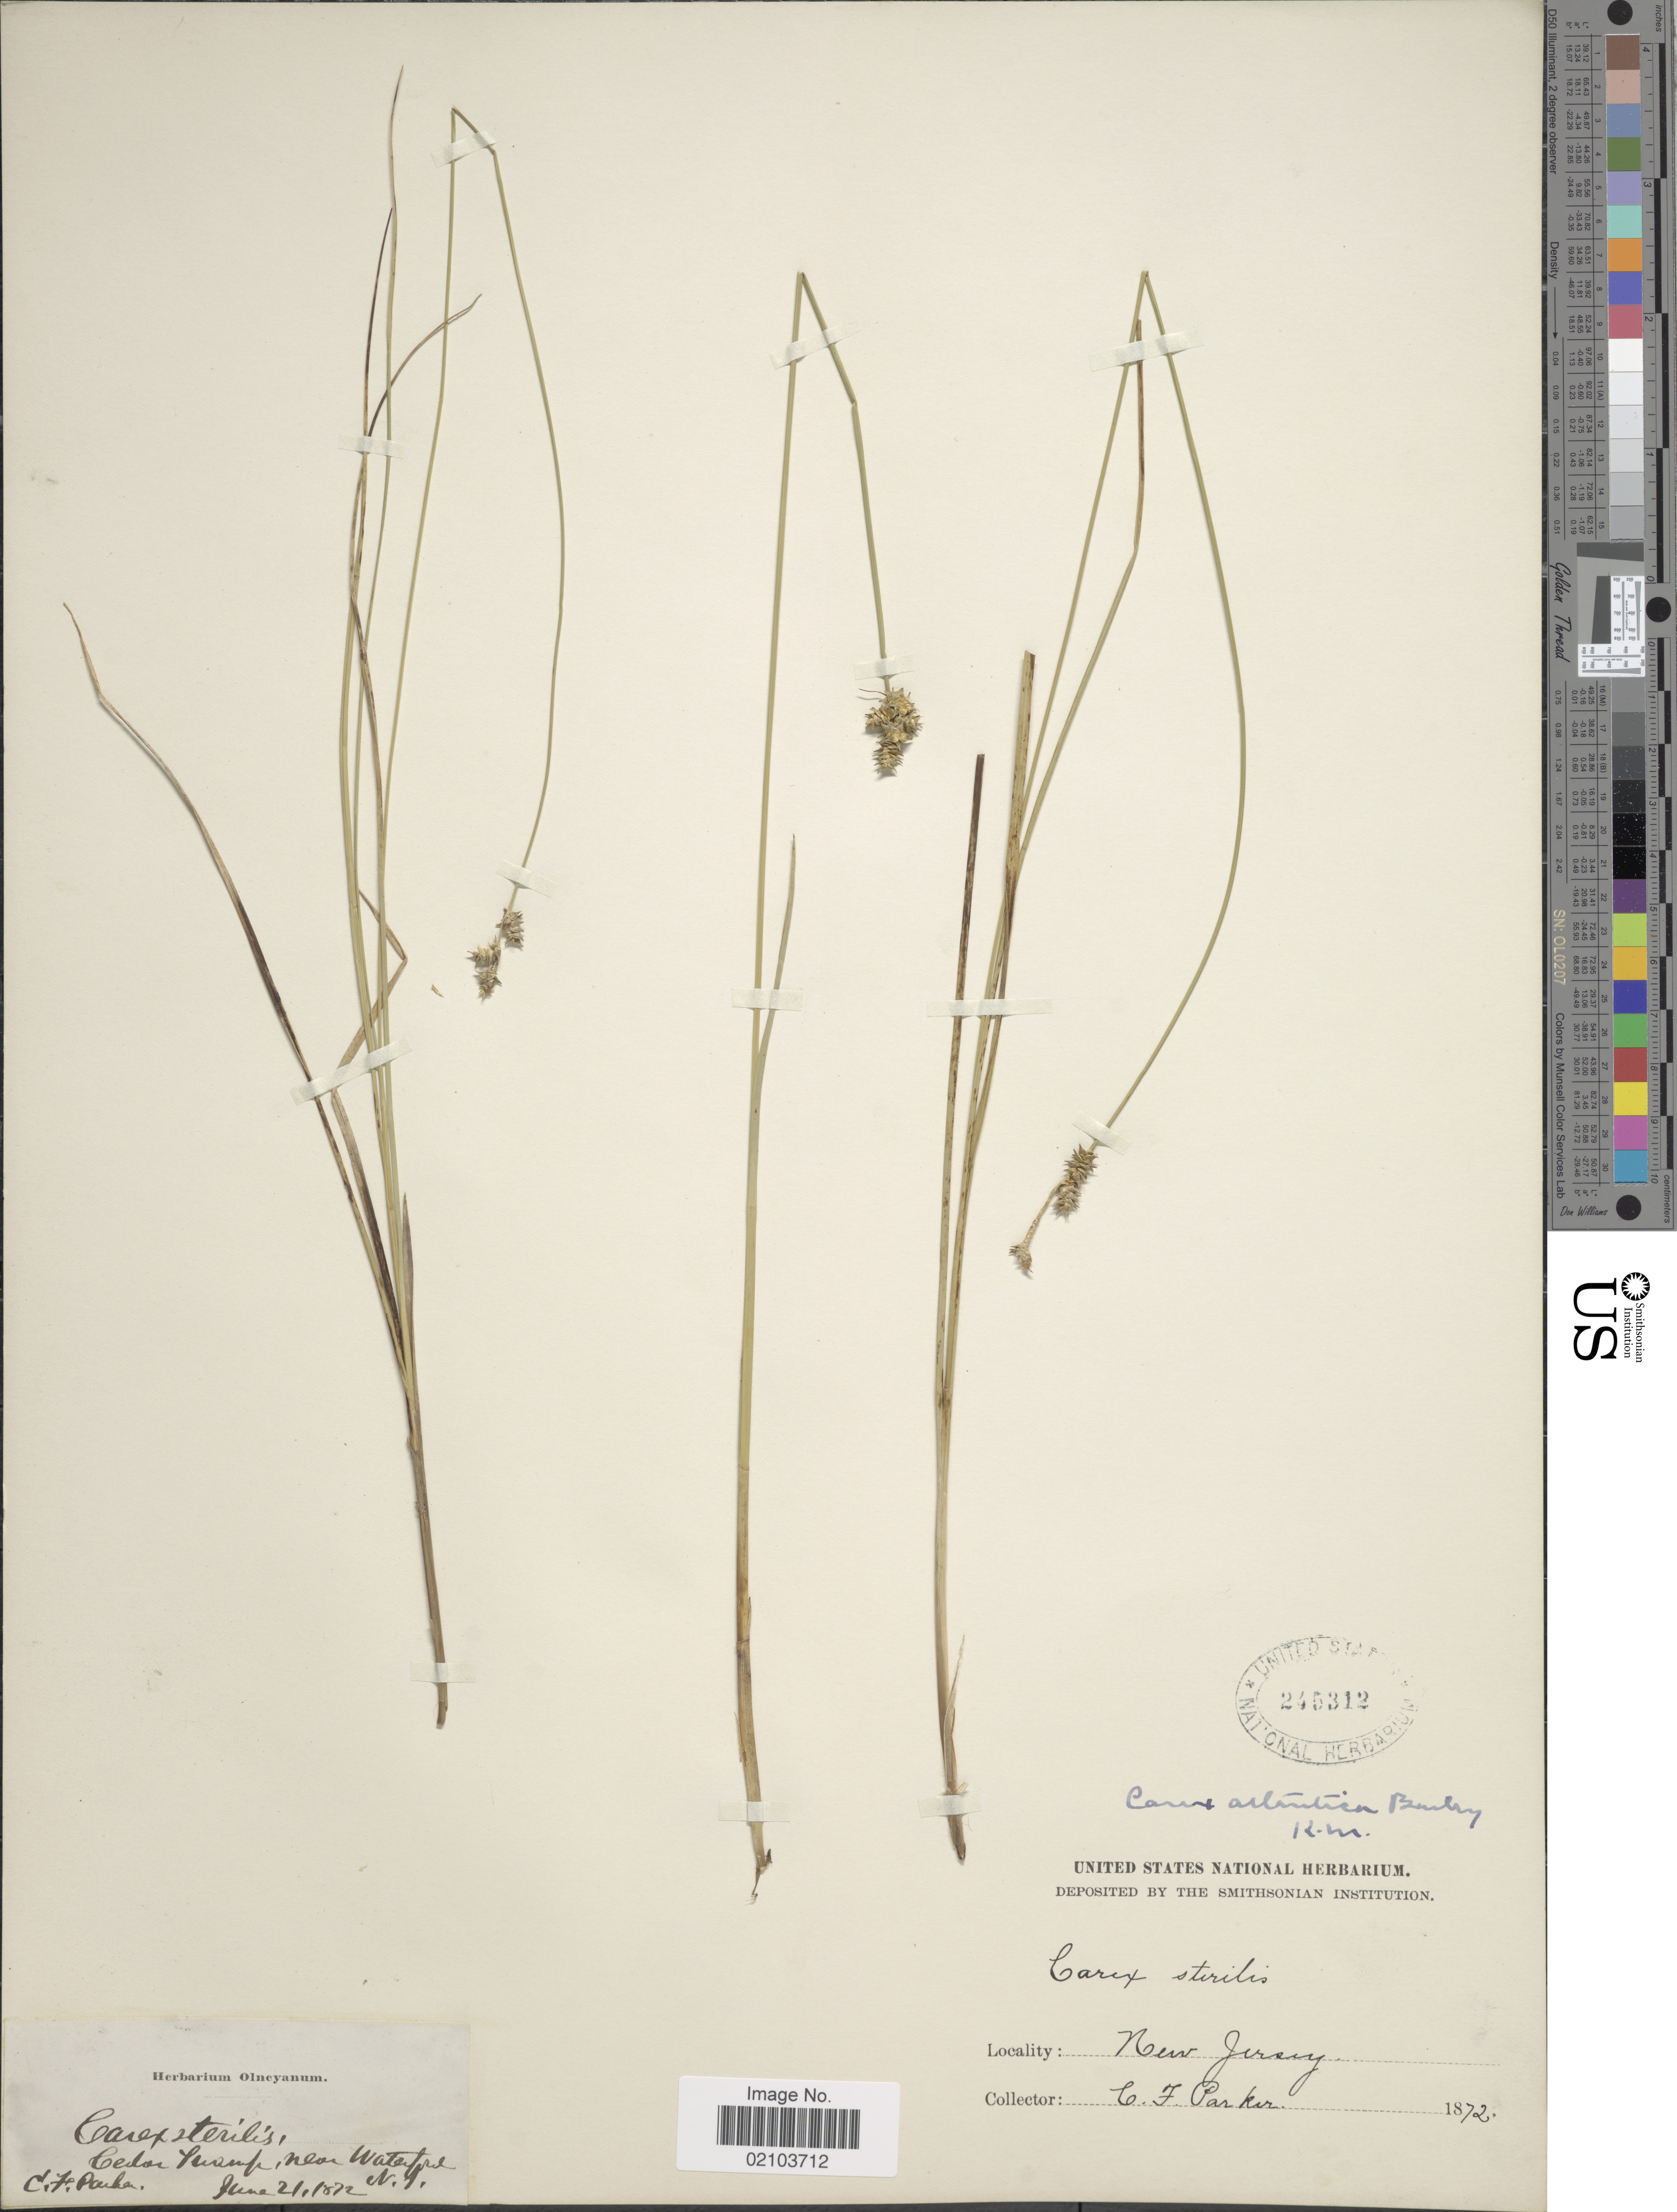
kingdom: Plantae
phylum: Tracheophyta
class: Liliopsida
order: Poales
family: Cyperaceae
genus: Carex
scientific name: Carex atlantica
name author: L.H. Bailey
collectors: C. F. Parker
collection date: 1872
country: United States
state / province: New Jersey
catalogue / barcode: US 245312